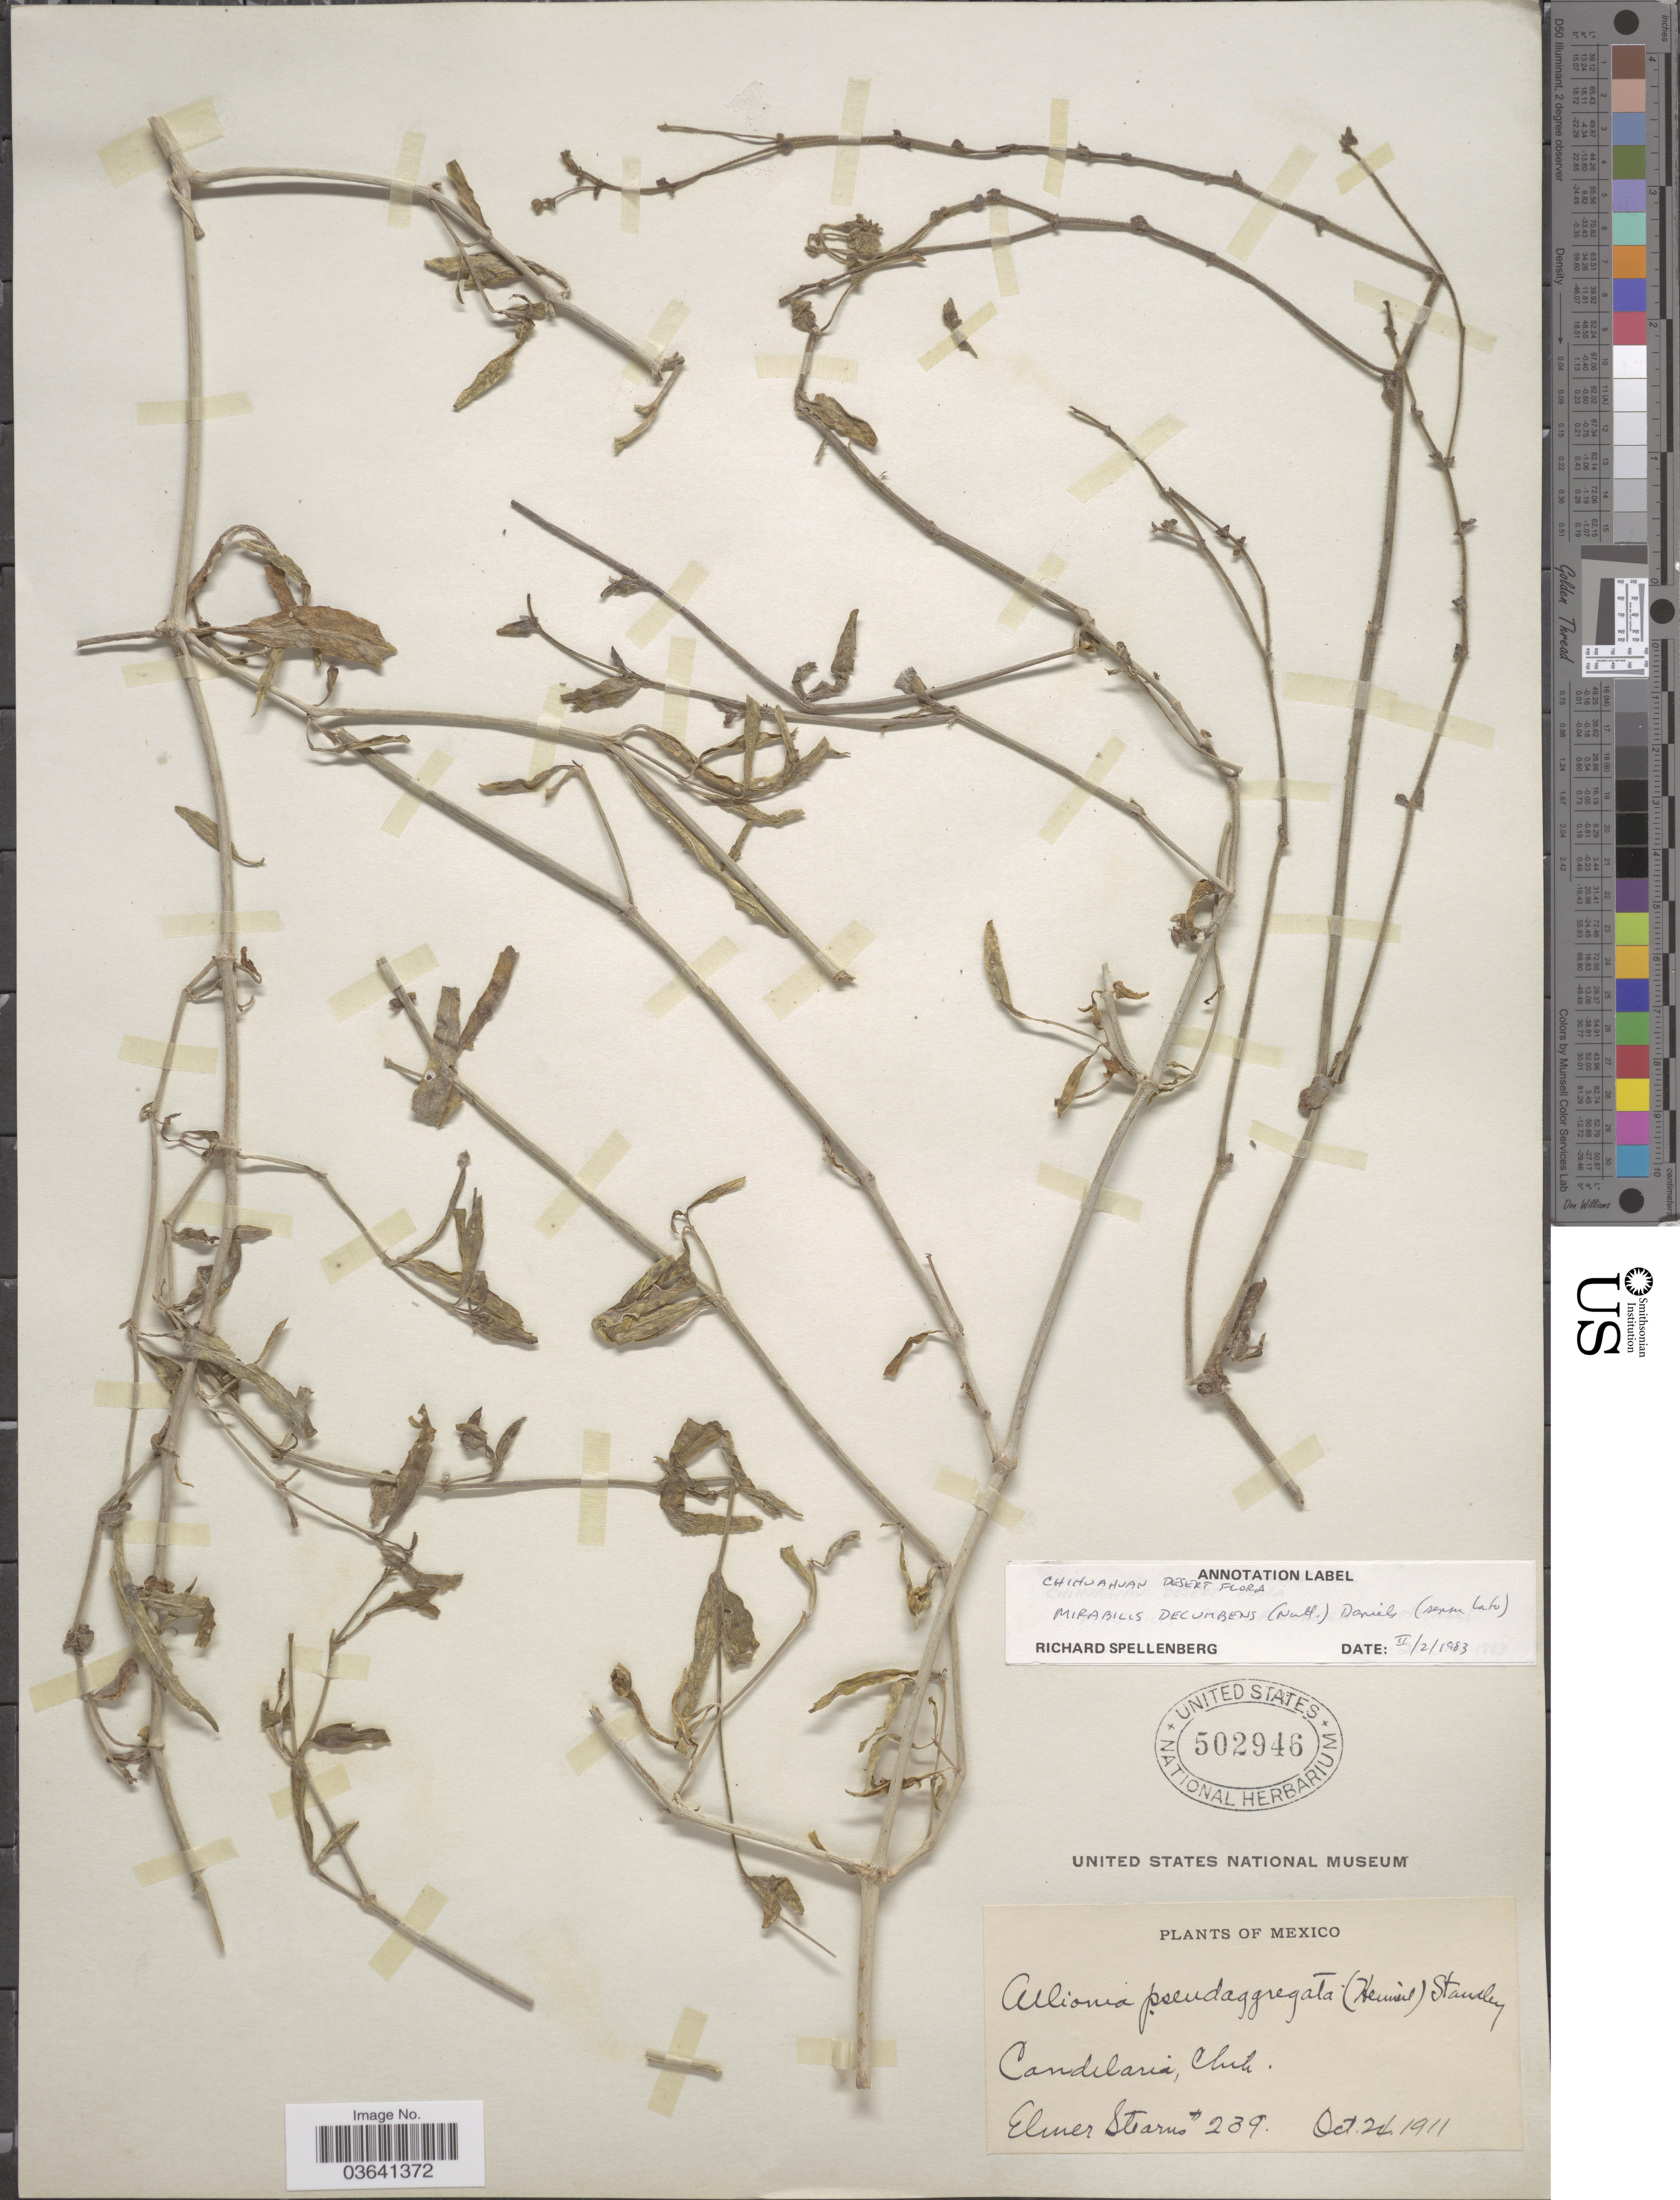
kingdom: Plantae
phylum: Tracheophyta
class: Magnoliopsida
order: Caryophyllales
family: Nyctaginaceae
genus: Mirabilis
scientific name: Mirabilis decumbens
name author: (Nutt.) Daniels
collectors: E. Stearns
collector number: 239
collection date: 1911-10-24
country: Mexico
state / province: Chihuahua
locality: Candelaria.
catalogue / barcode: US 502946